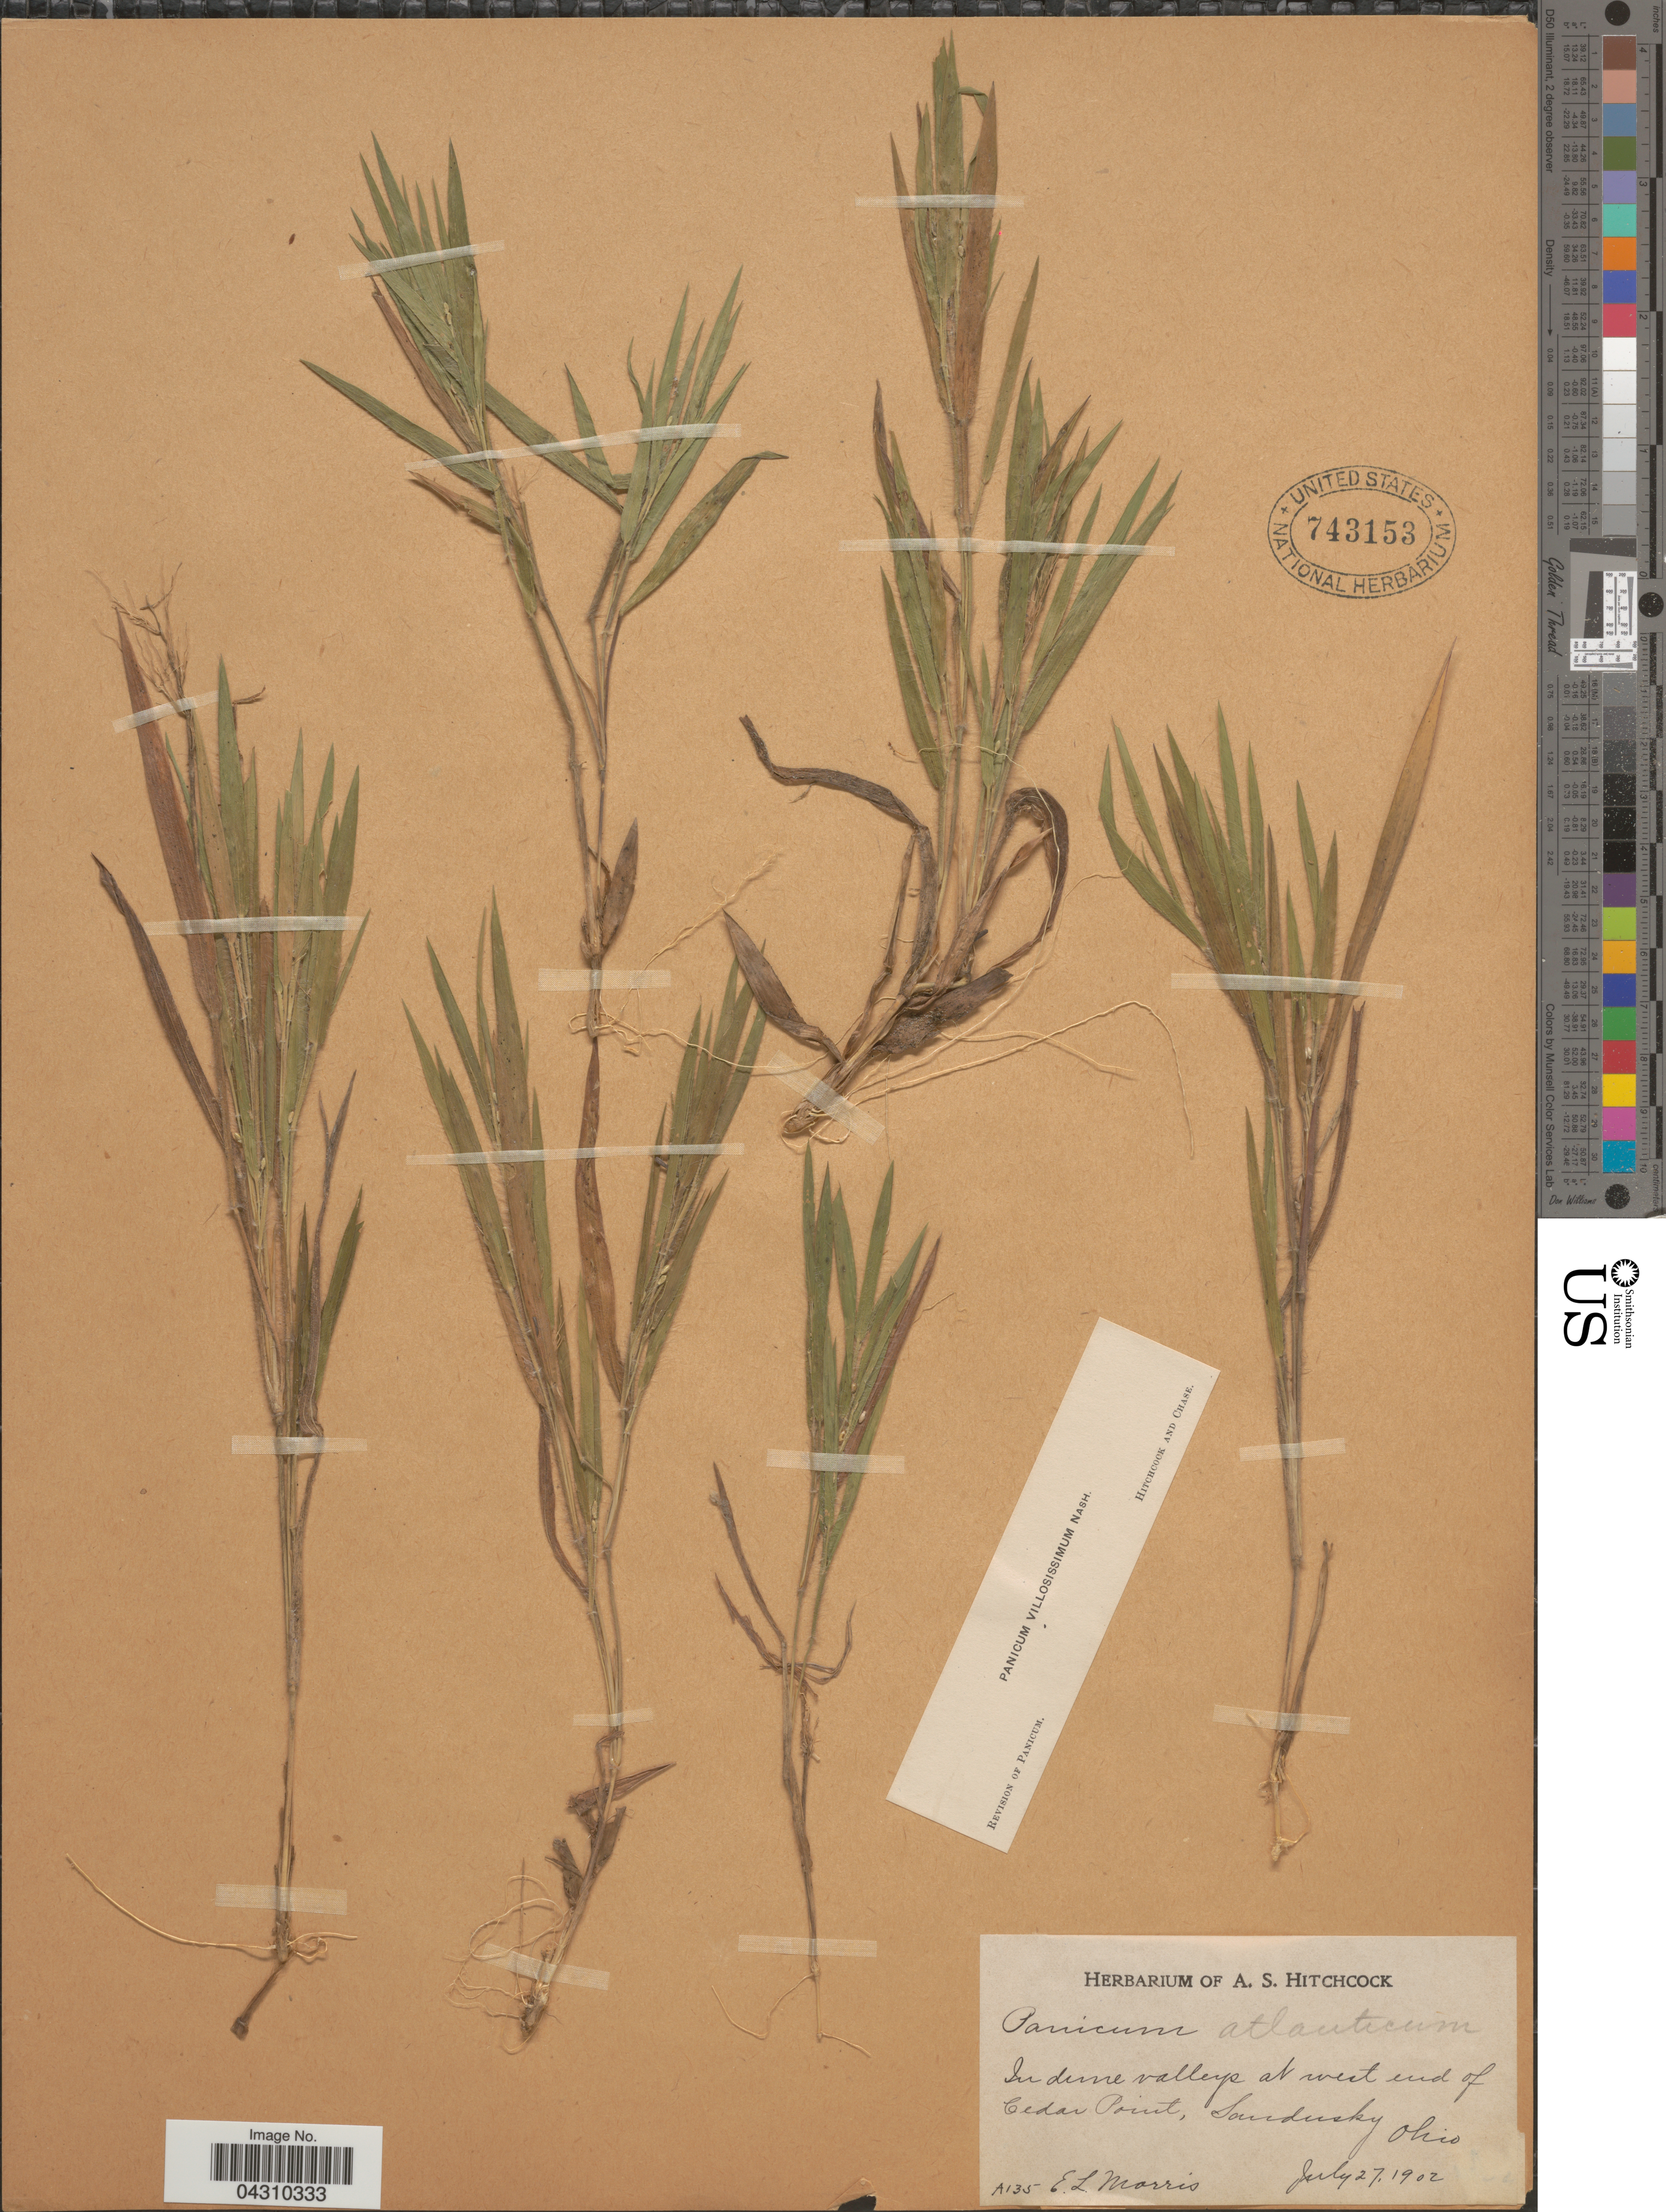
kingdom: Plantae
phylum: Tracheophyta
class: Liliopsida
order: Poales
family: Poaceae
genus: Dichanthelium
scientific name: Dichanthelium acuminatum var. acuminatum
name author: (Sw.) Gould & C.A. Clark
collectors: E. Morris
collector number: A135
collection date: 1902-07-27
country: United States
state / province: Ohio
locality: In dune valleys at west end of Cedar Point, Sandusky.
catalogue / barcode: US 743153